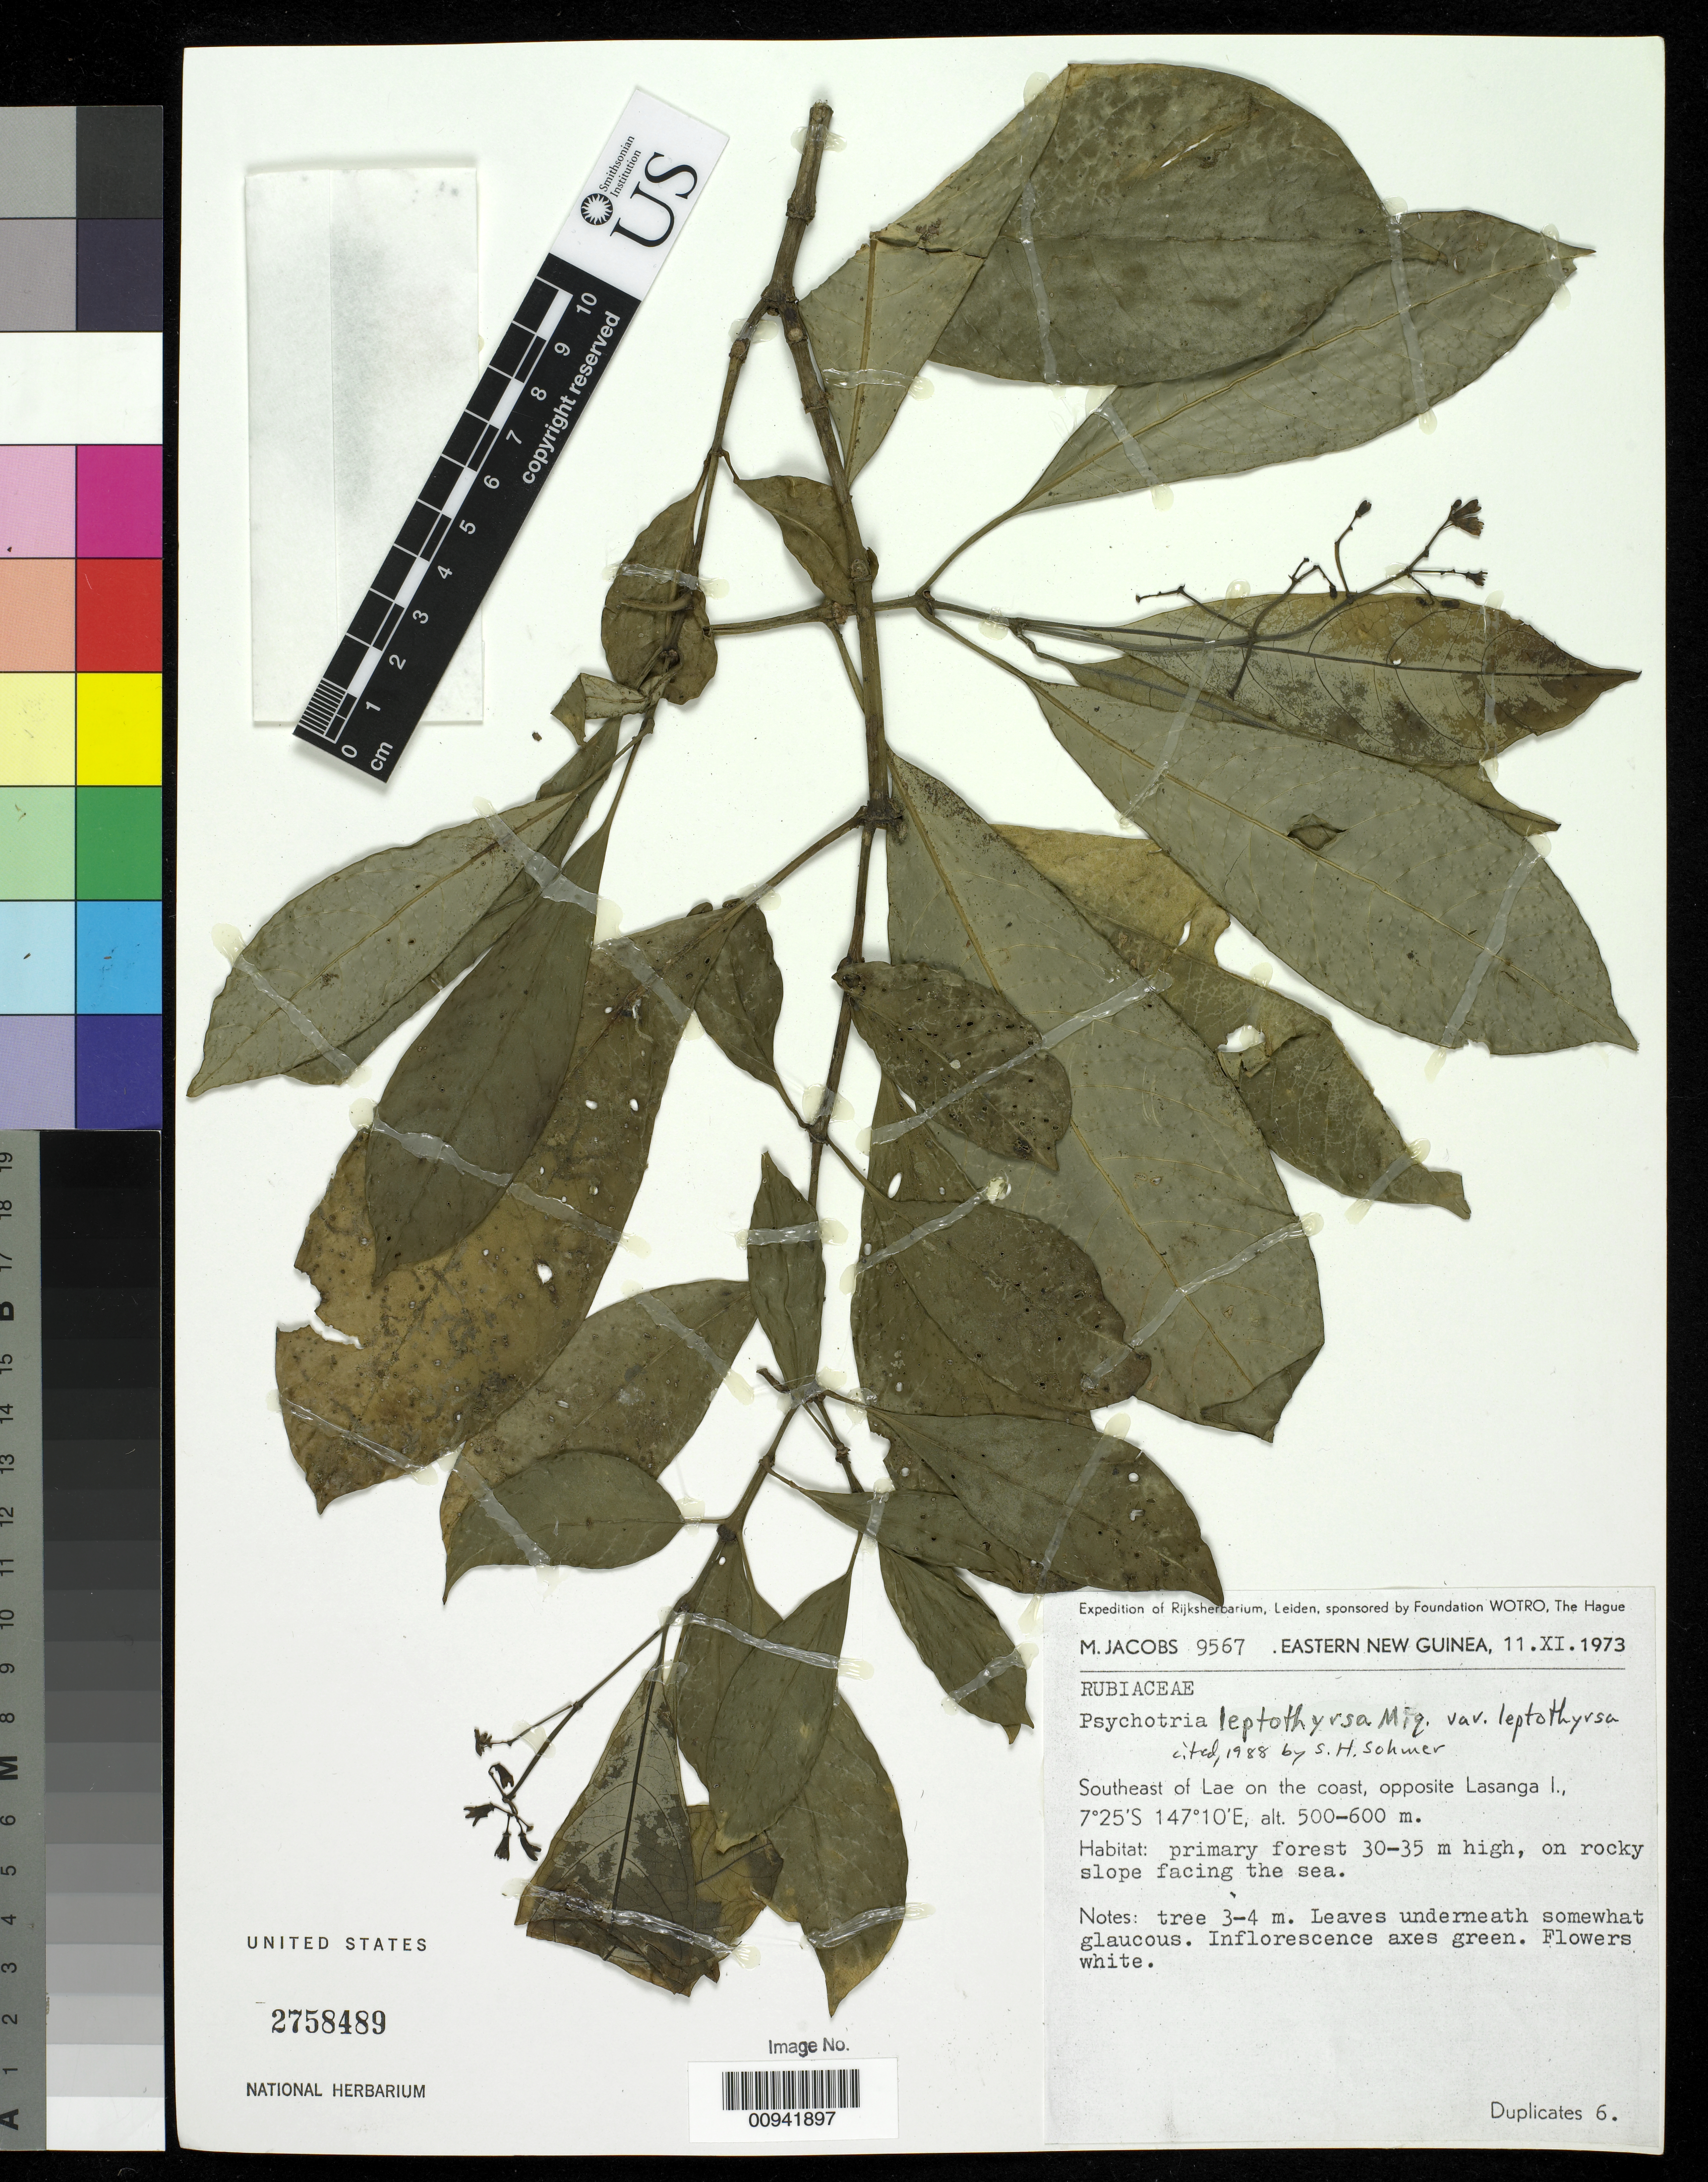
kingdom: Plantae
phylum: Tracheophyta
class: Magnoliopsida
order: Gentianales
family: Rubiaceae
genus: Psychotria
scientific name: Psychotria leptothyrsa var. leptothyrsa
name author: Miq.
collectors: M. R. Jacobs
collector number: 9567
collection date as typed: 11 Nov 1973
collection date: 1973-11-11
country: Papua New Guinea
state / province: Morobe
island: New Guinea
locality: Eastern New Guinea; Southeast of Lae on the coast, opposite Lasanga Island.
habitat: primary forest 30-35m high, on rocky slope facing the sea.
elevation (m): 500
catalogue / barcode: US 2758489